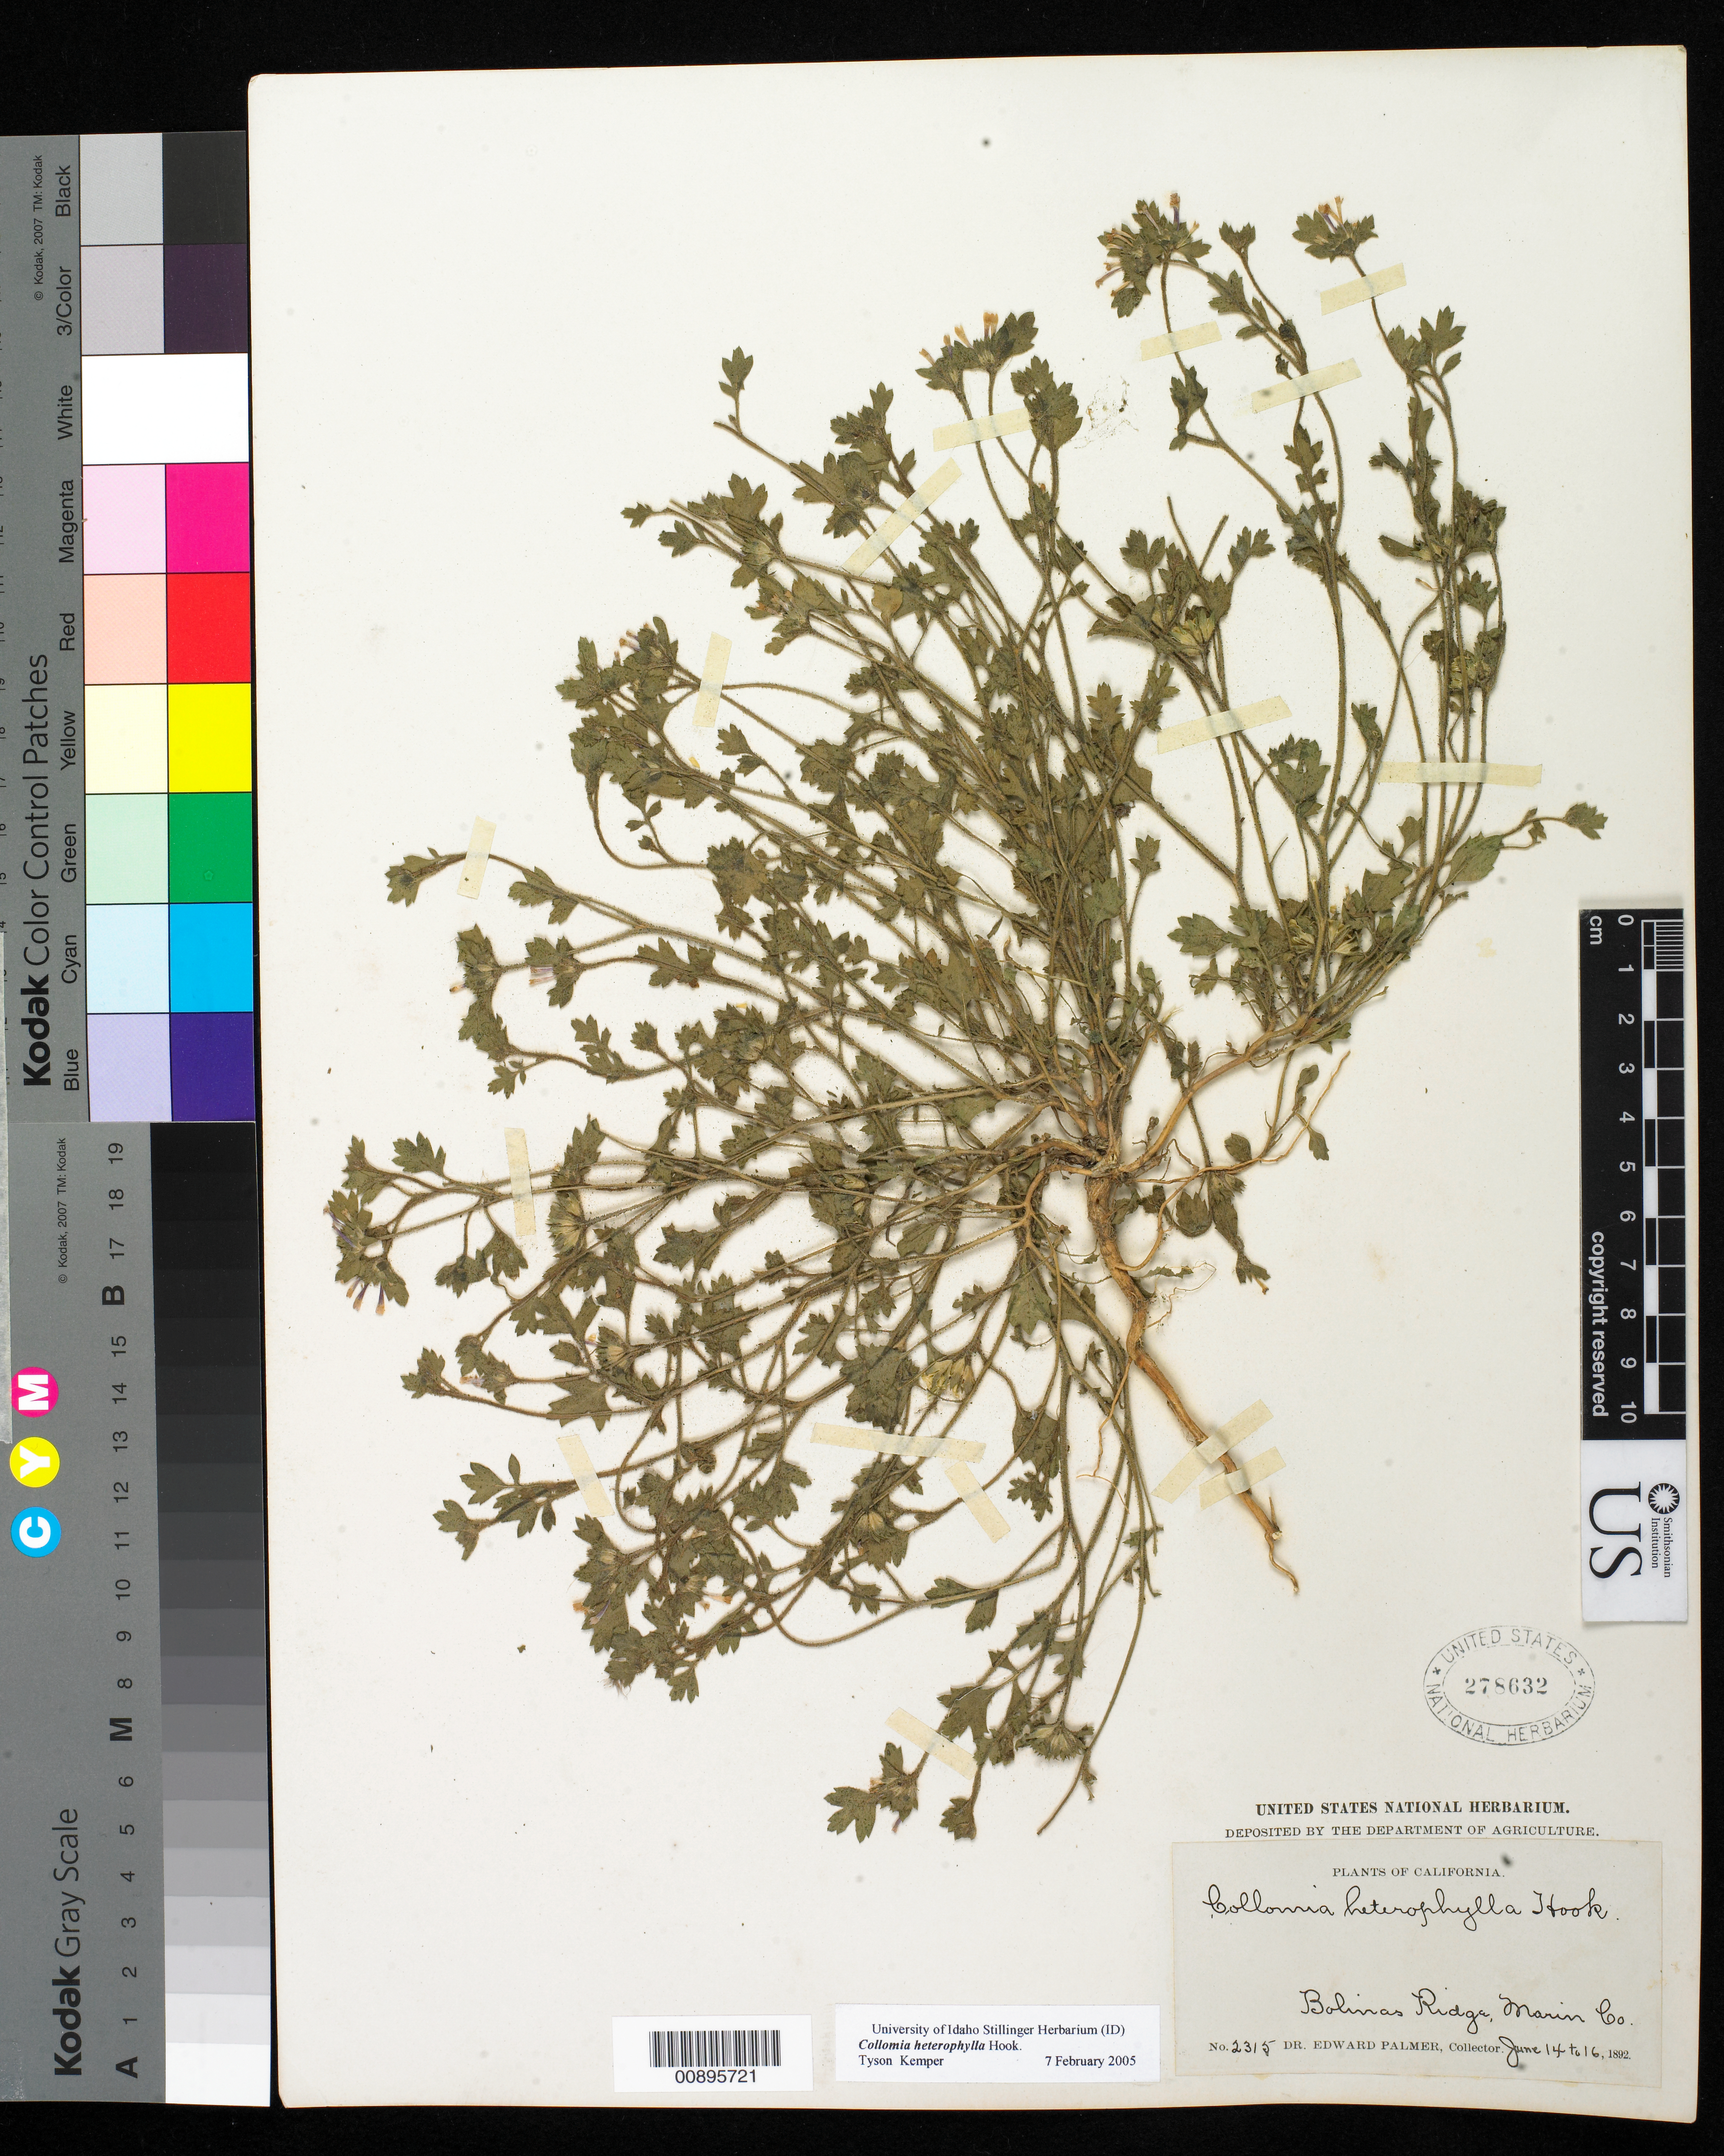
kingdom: Plantae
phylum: Tracheophyta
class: Magnoliopsida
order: Ericales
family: Polemoniaceae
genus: Collomia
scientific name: Collomia heterophylla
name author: Hook.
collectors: E. Palmer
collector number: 2315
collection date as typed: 14 Jun 1892 to 16 Jun 1892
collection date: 1892-06-14/1892-06-16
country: United States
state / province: California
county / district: Marin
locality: Bolinas Ridge, Marin County, California.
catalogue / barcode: US 278632